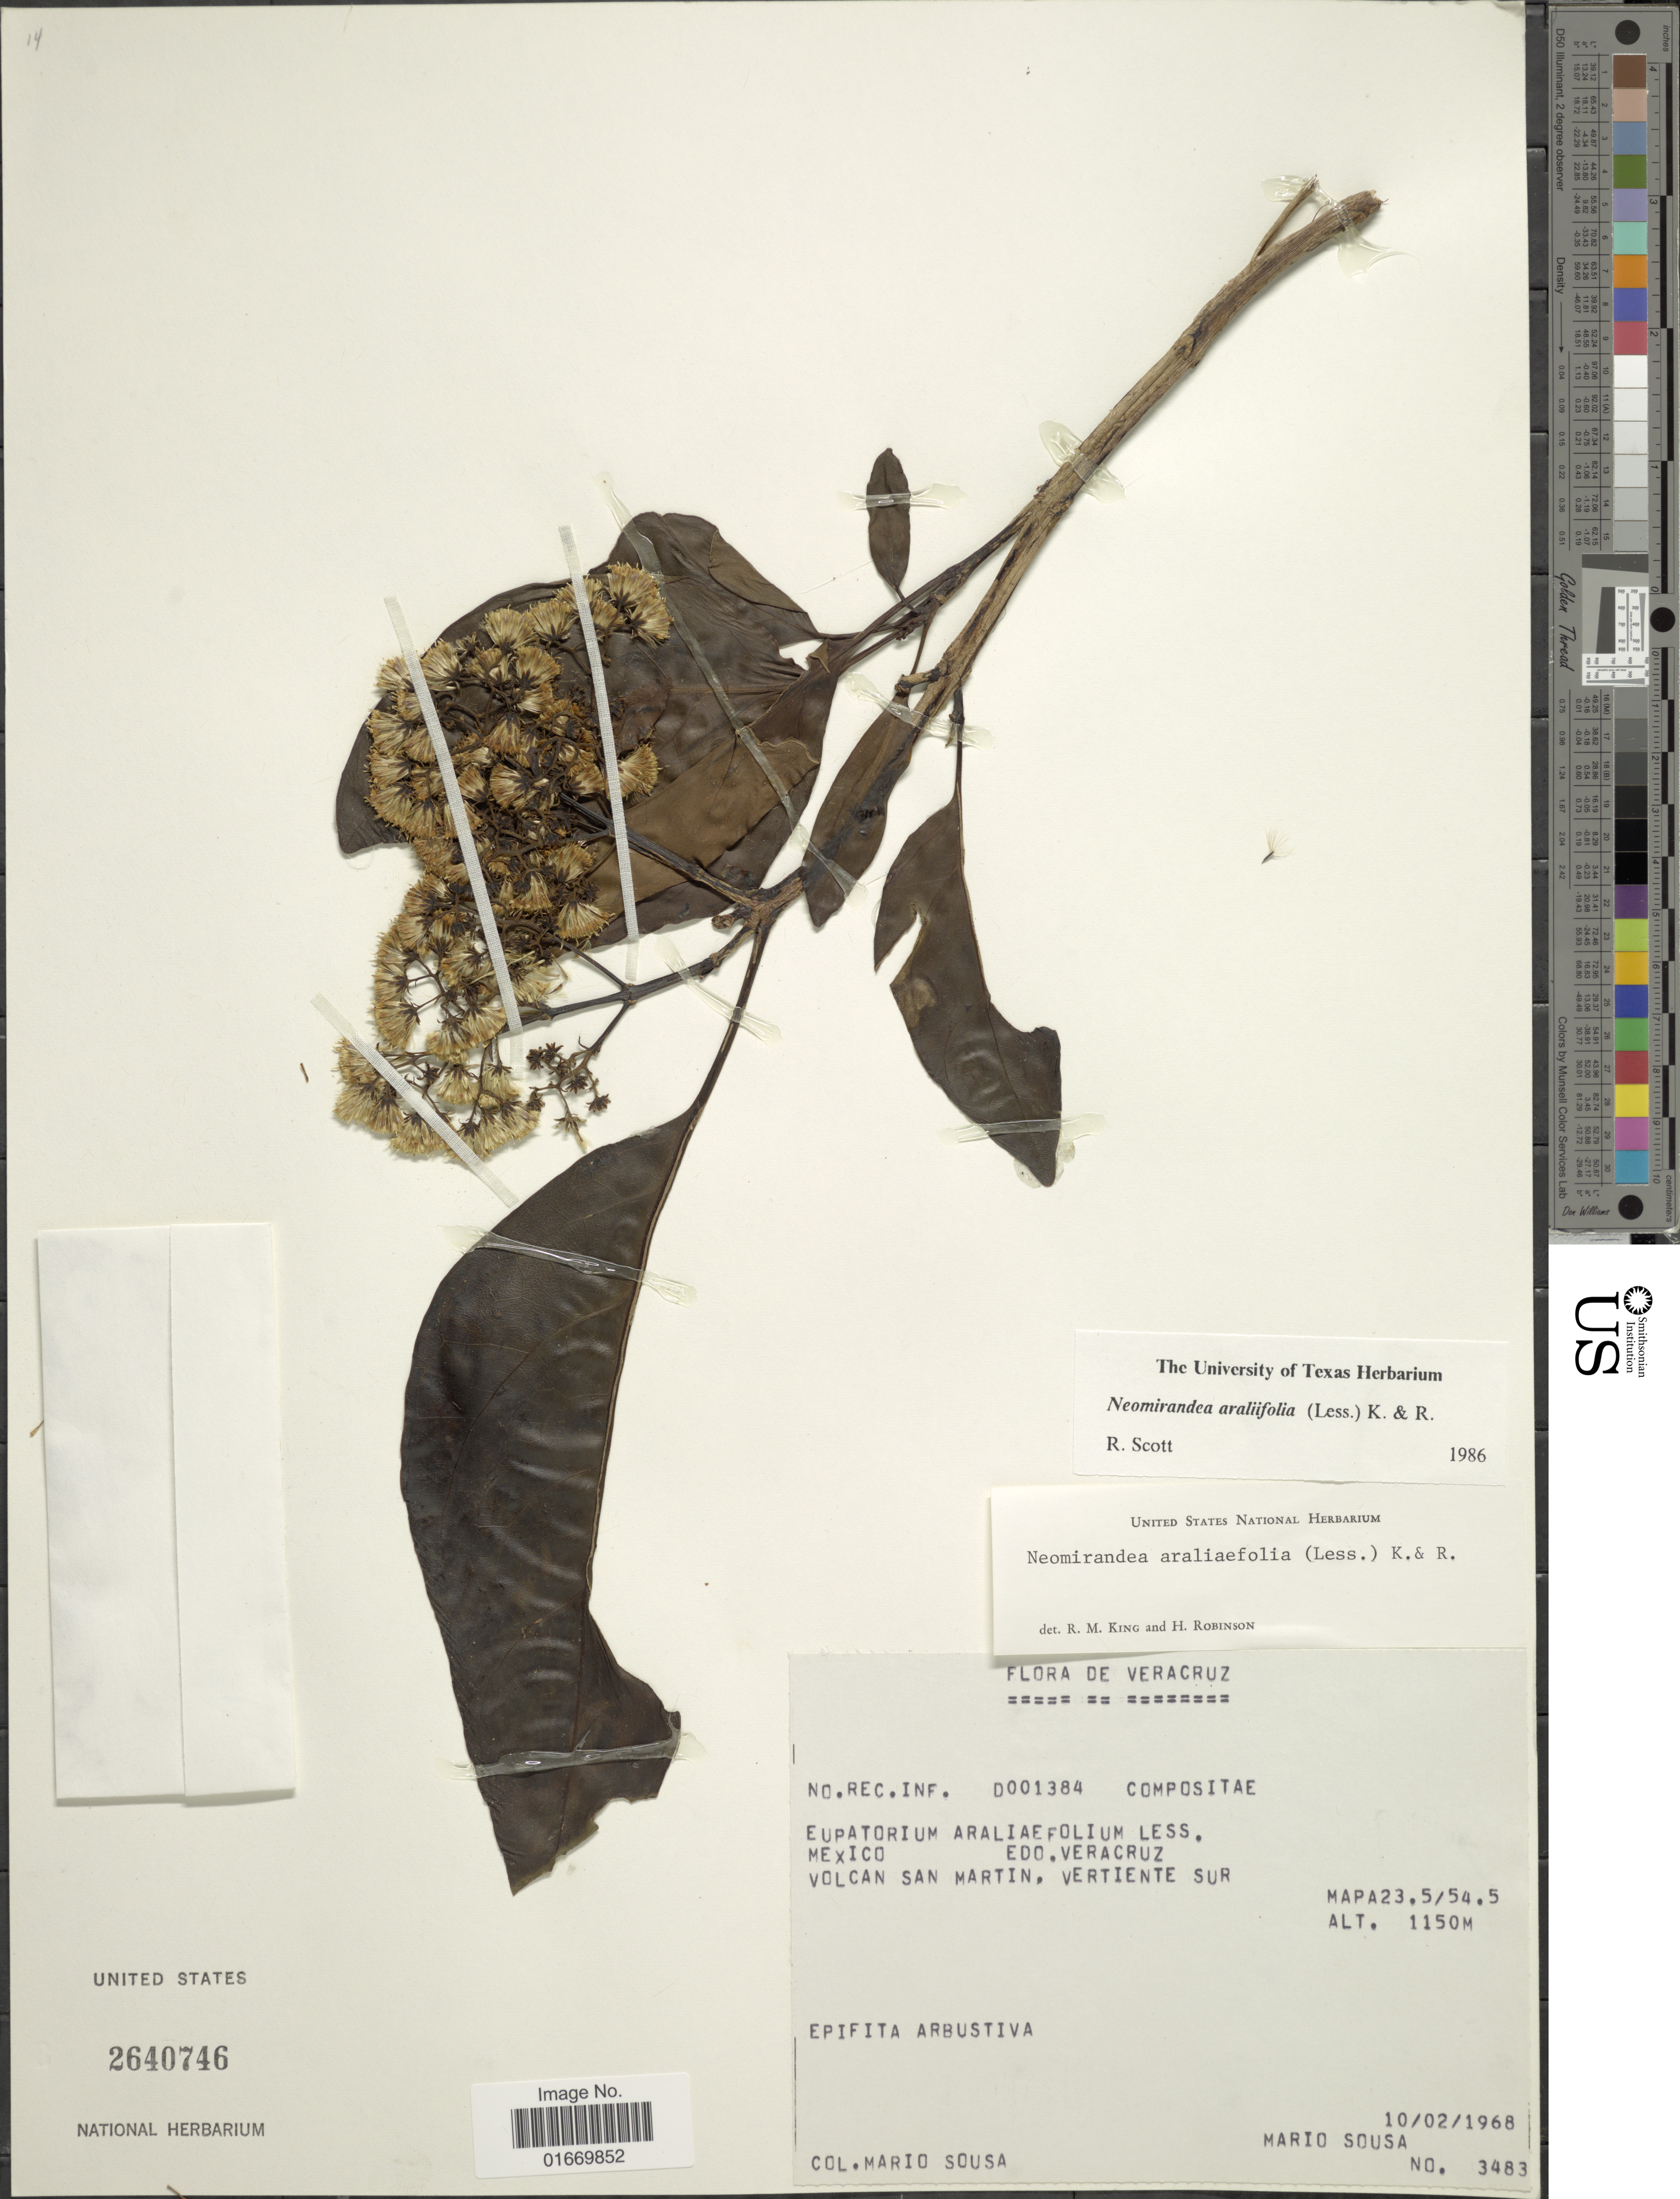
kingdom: Plantae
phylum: Tracheophyta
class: Magnoliopsida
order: Asterales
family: Asteraceae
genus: Neomirandea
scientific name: Neomirandea araliaefolia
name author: (Less.) R.M. King & H. Rob.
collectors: M. Sousa S.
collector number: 3483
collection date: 1968-02-10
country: Mexico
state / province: Veracruz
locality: Veracruz, Volcan San Martin, Vertiente Sur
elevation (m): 1150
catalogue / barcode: US 2640746